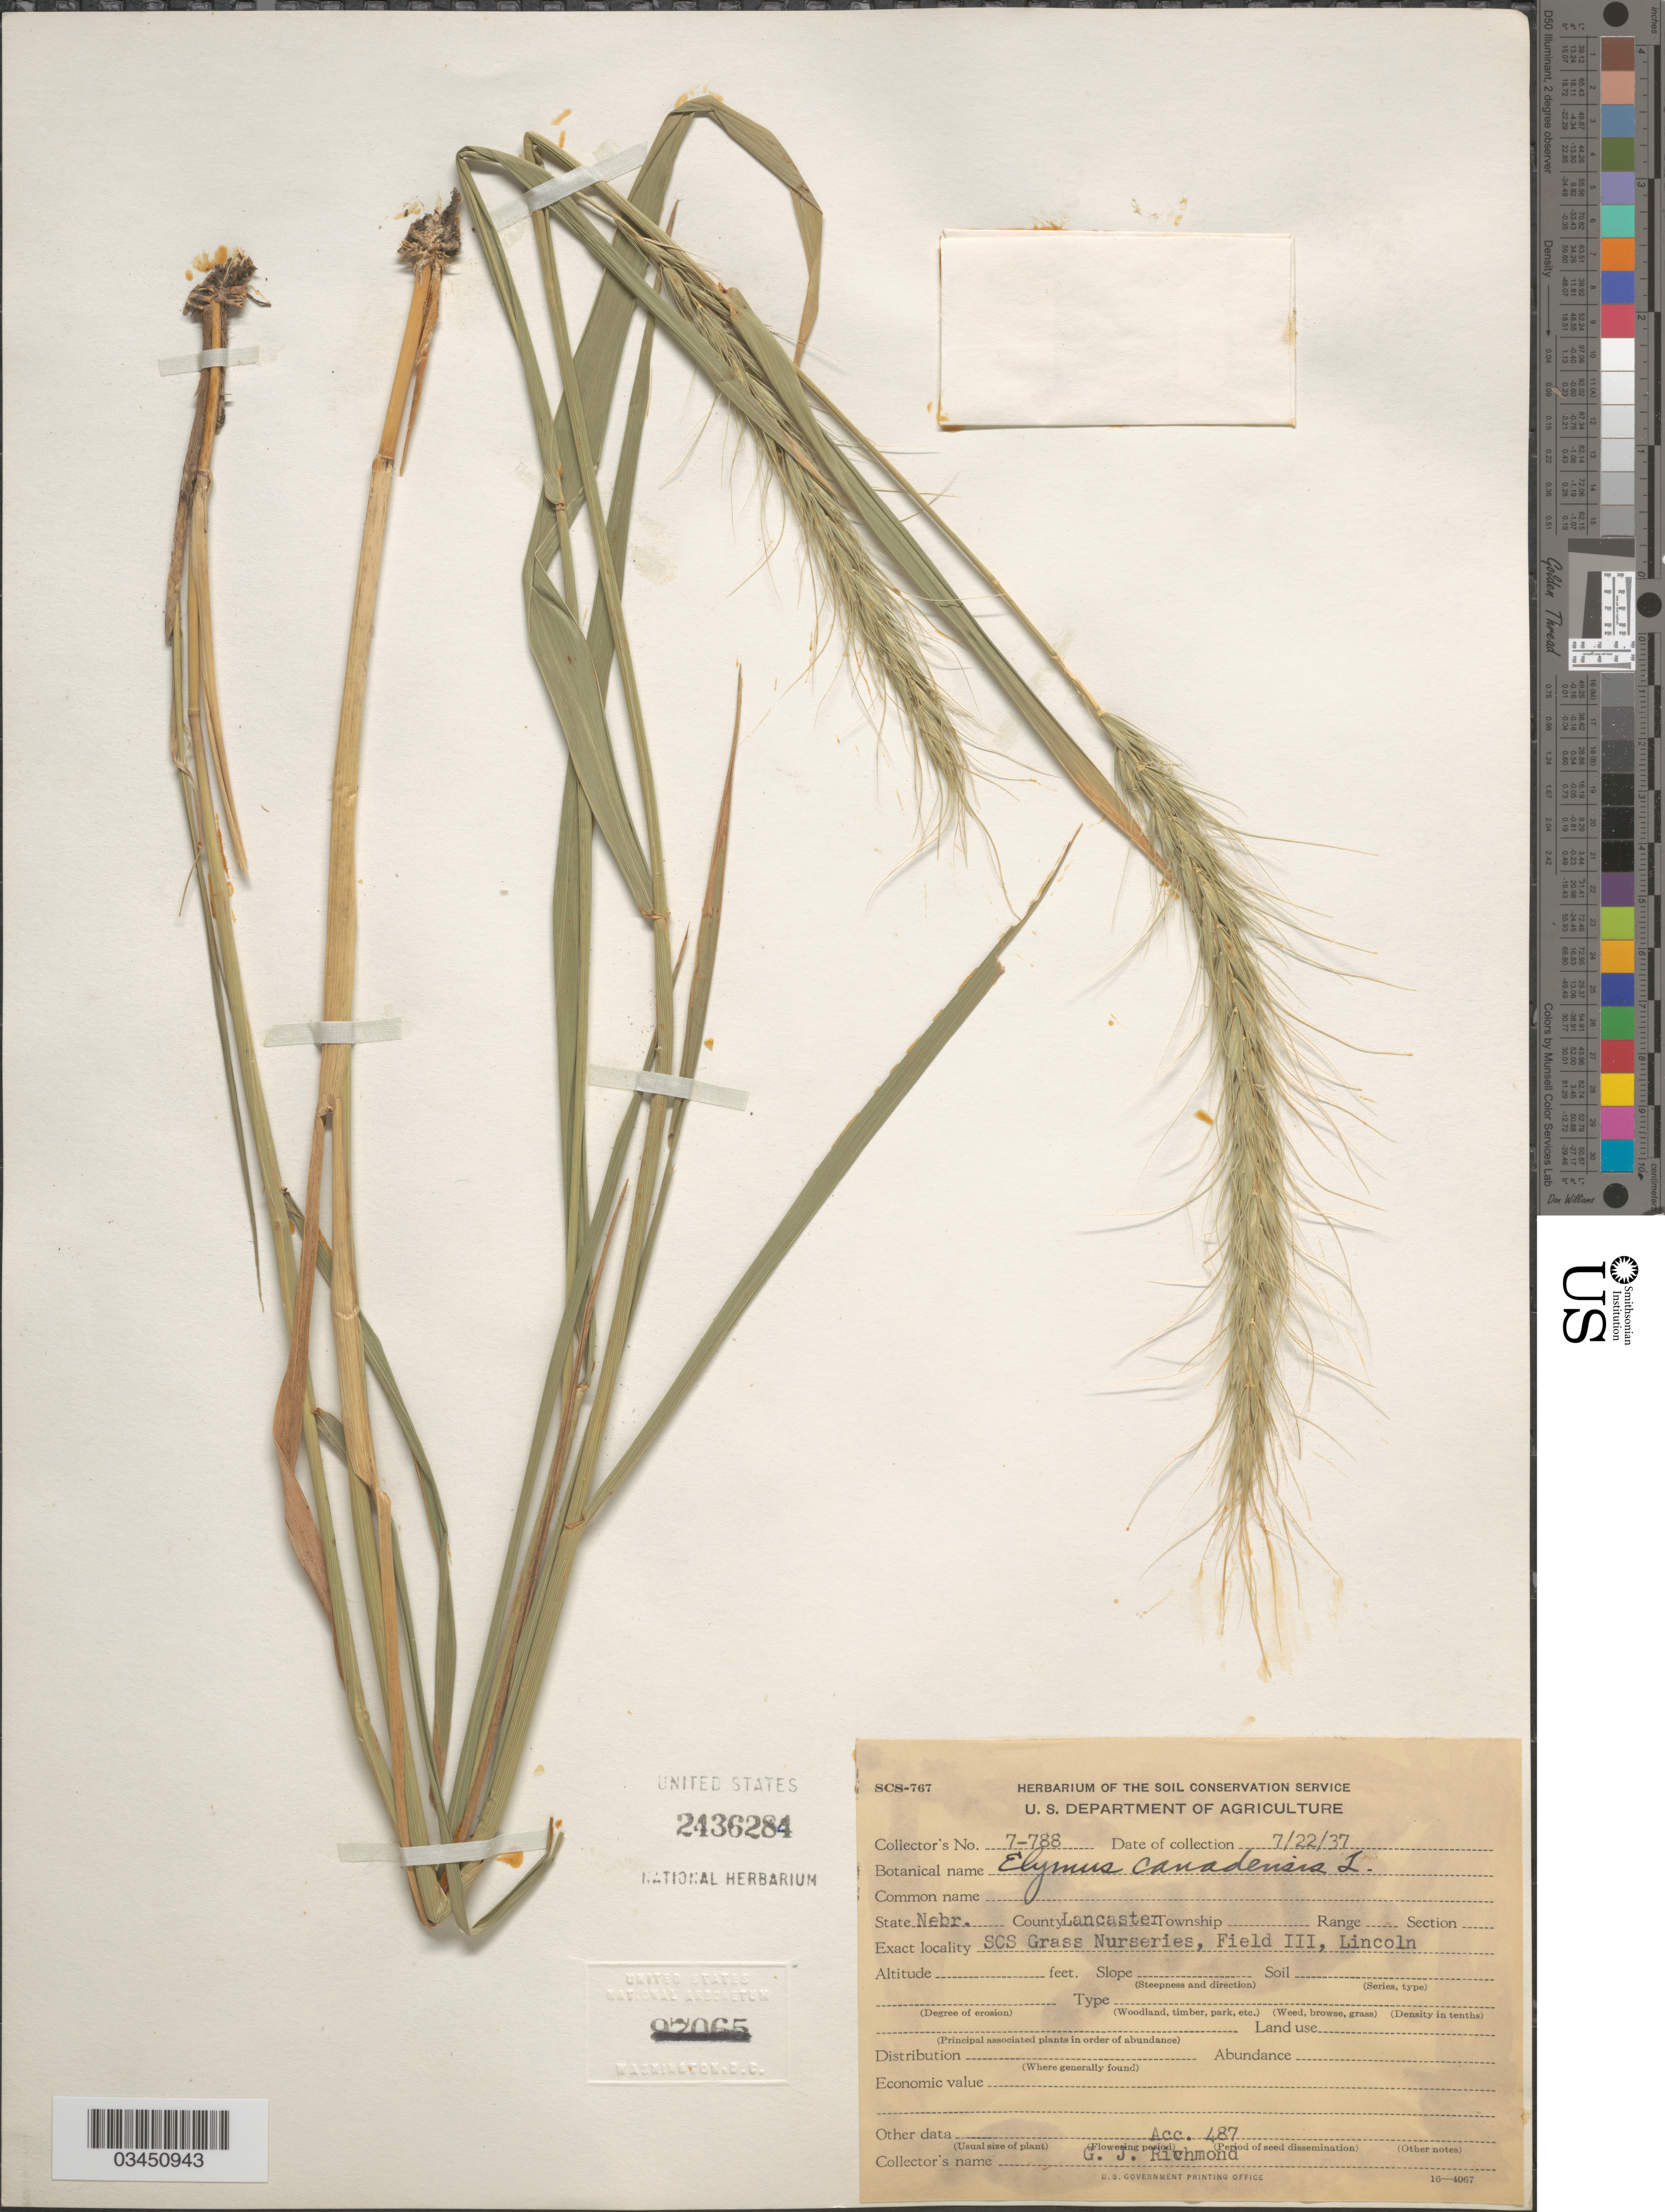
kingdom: Plantae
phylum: Tracheophyta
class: Liliopsida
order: Poales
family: Poaceae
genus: Elymus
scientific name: Elymus canadensis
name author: L.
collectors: G. Richmond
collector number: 7-788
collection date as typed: Transcribed d/m/y: 22/7/37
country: United States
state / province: Nebraska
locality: County Lancaster. SCS Grass Nurseries, Field III, Lincoln.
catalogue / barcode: US 2436284